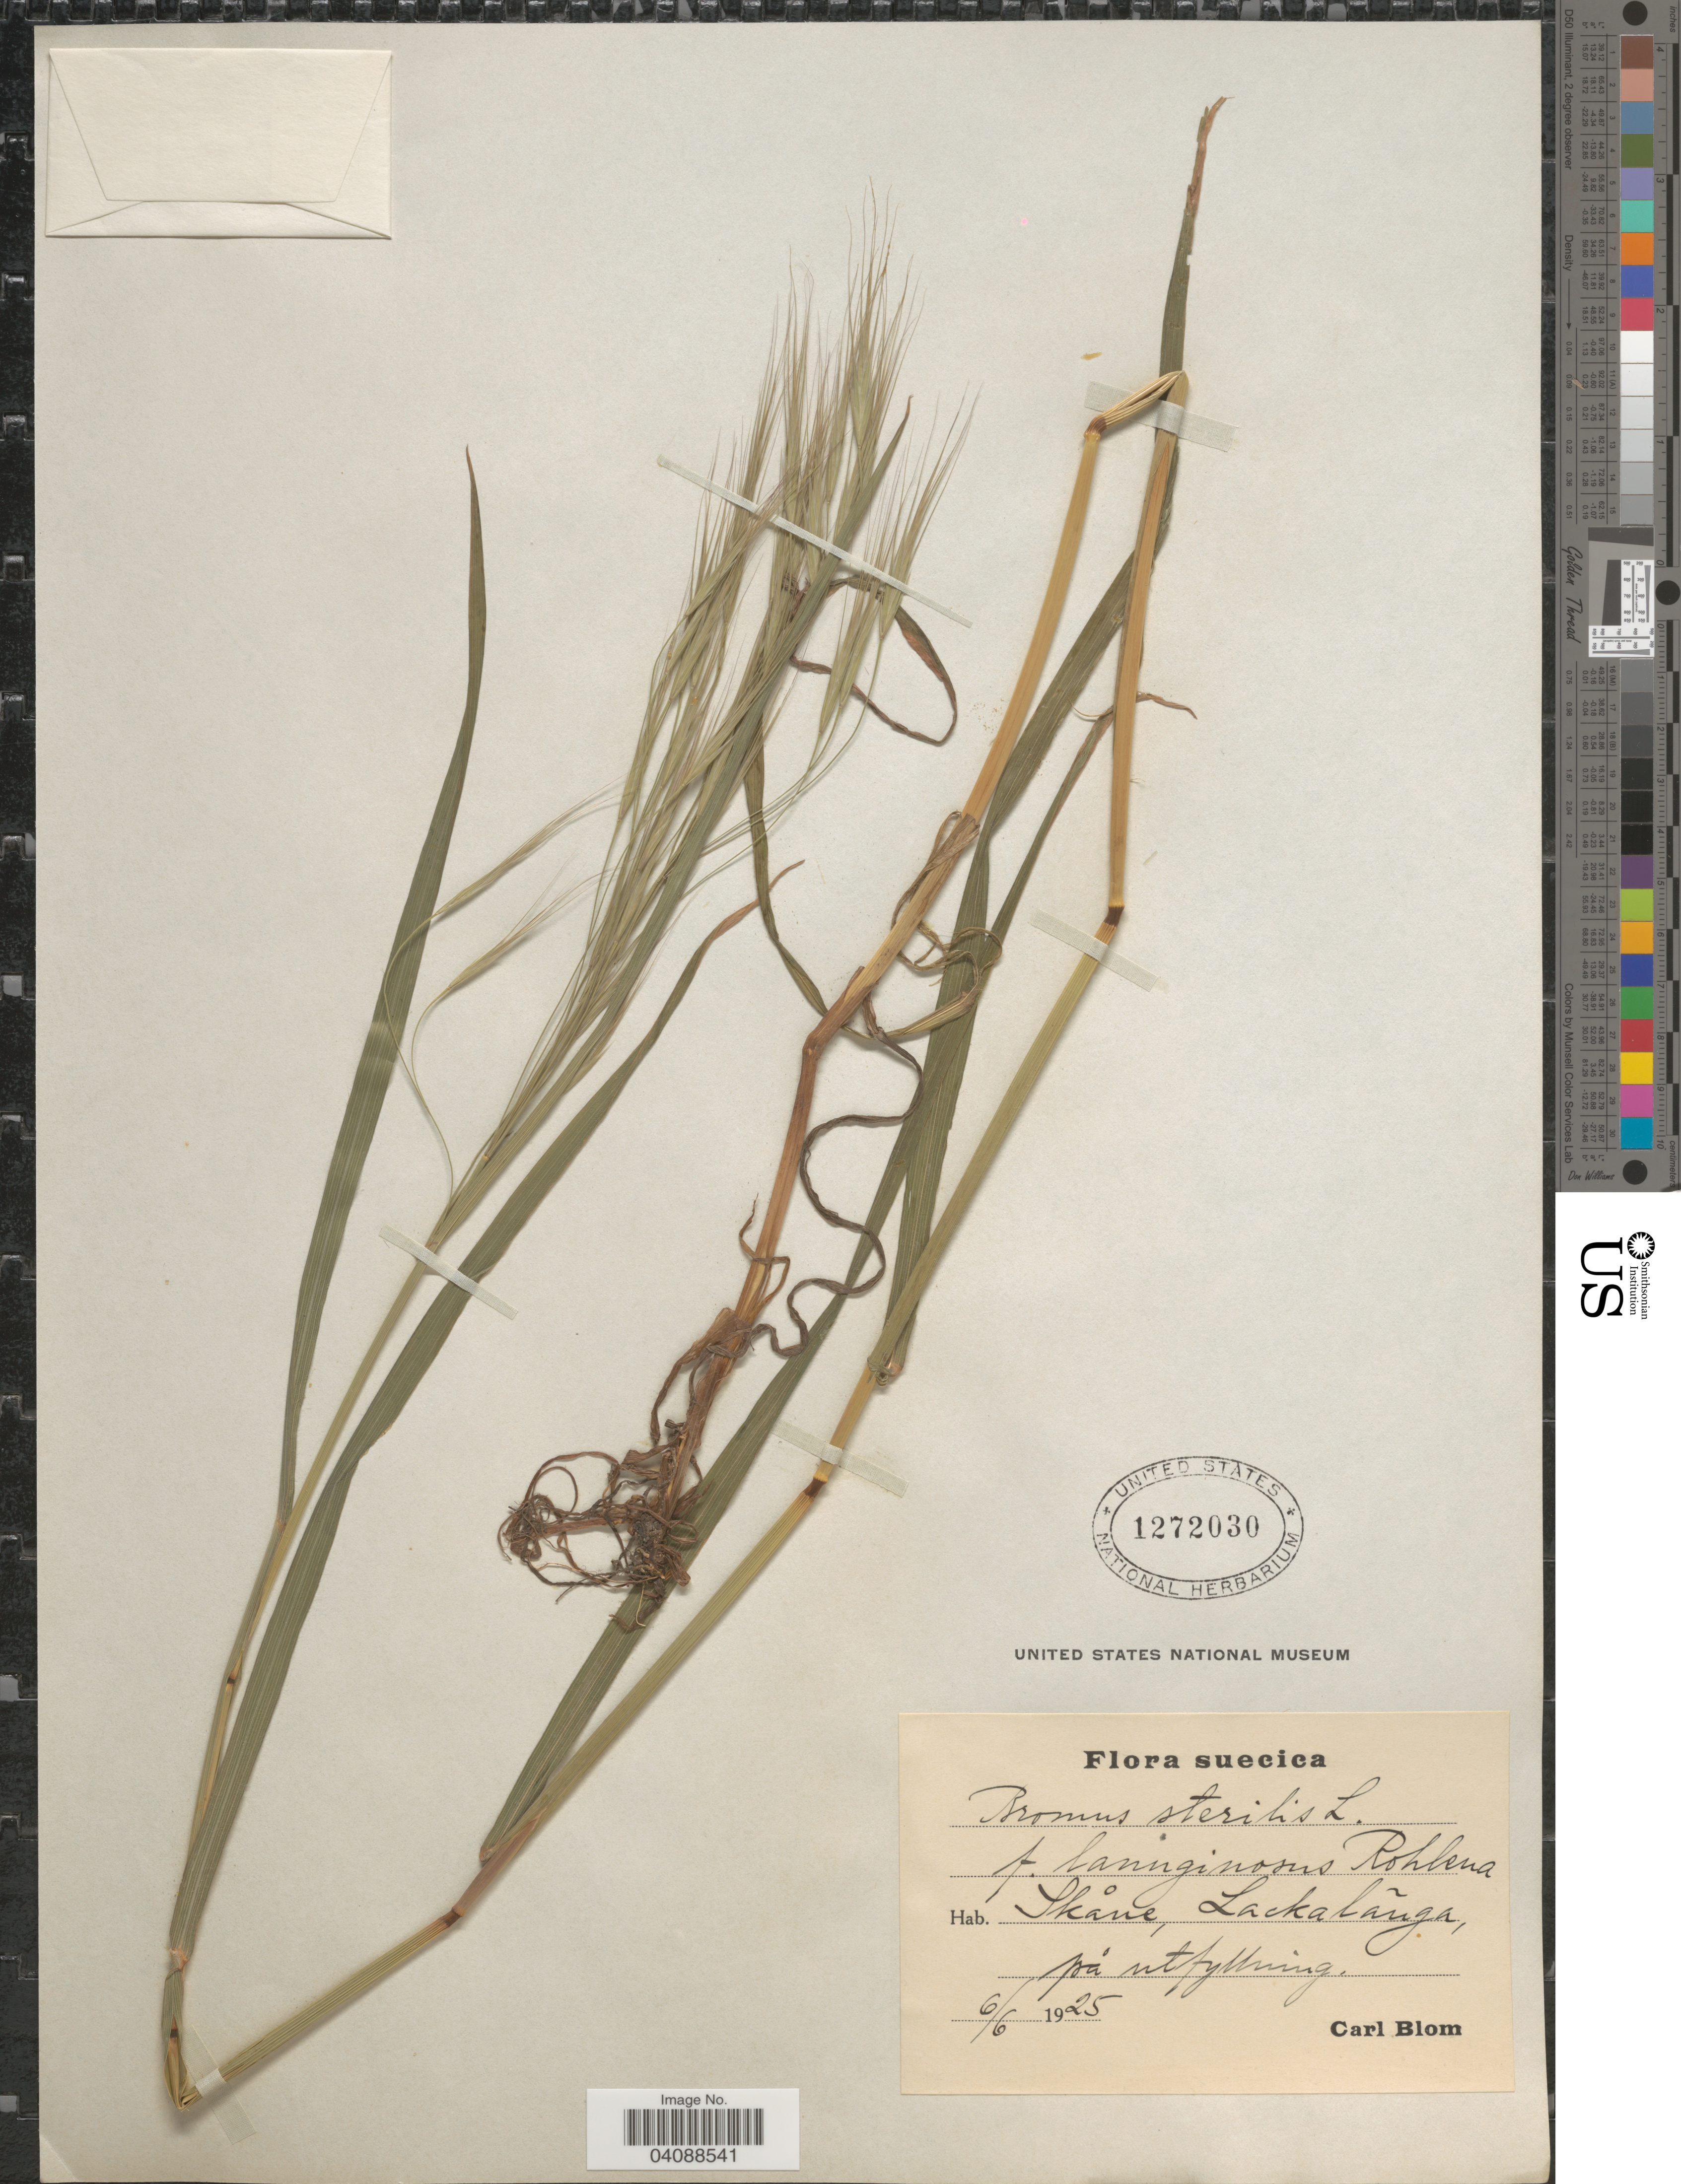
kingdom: Plantae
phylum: Tracheophyta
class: Liliopsida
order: Poales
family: Poaceae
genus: Bromus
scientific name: Bromus sterilis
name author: L.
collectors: C. H. Blom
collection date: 1925-06-06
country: Sweden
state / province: Skåne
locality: Suecica. Lackalãnga, på utfyllning.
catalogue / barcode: US 1272030